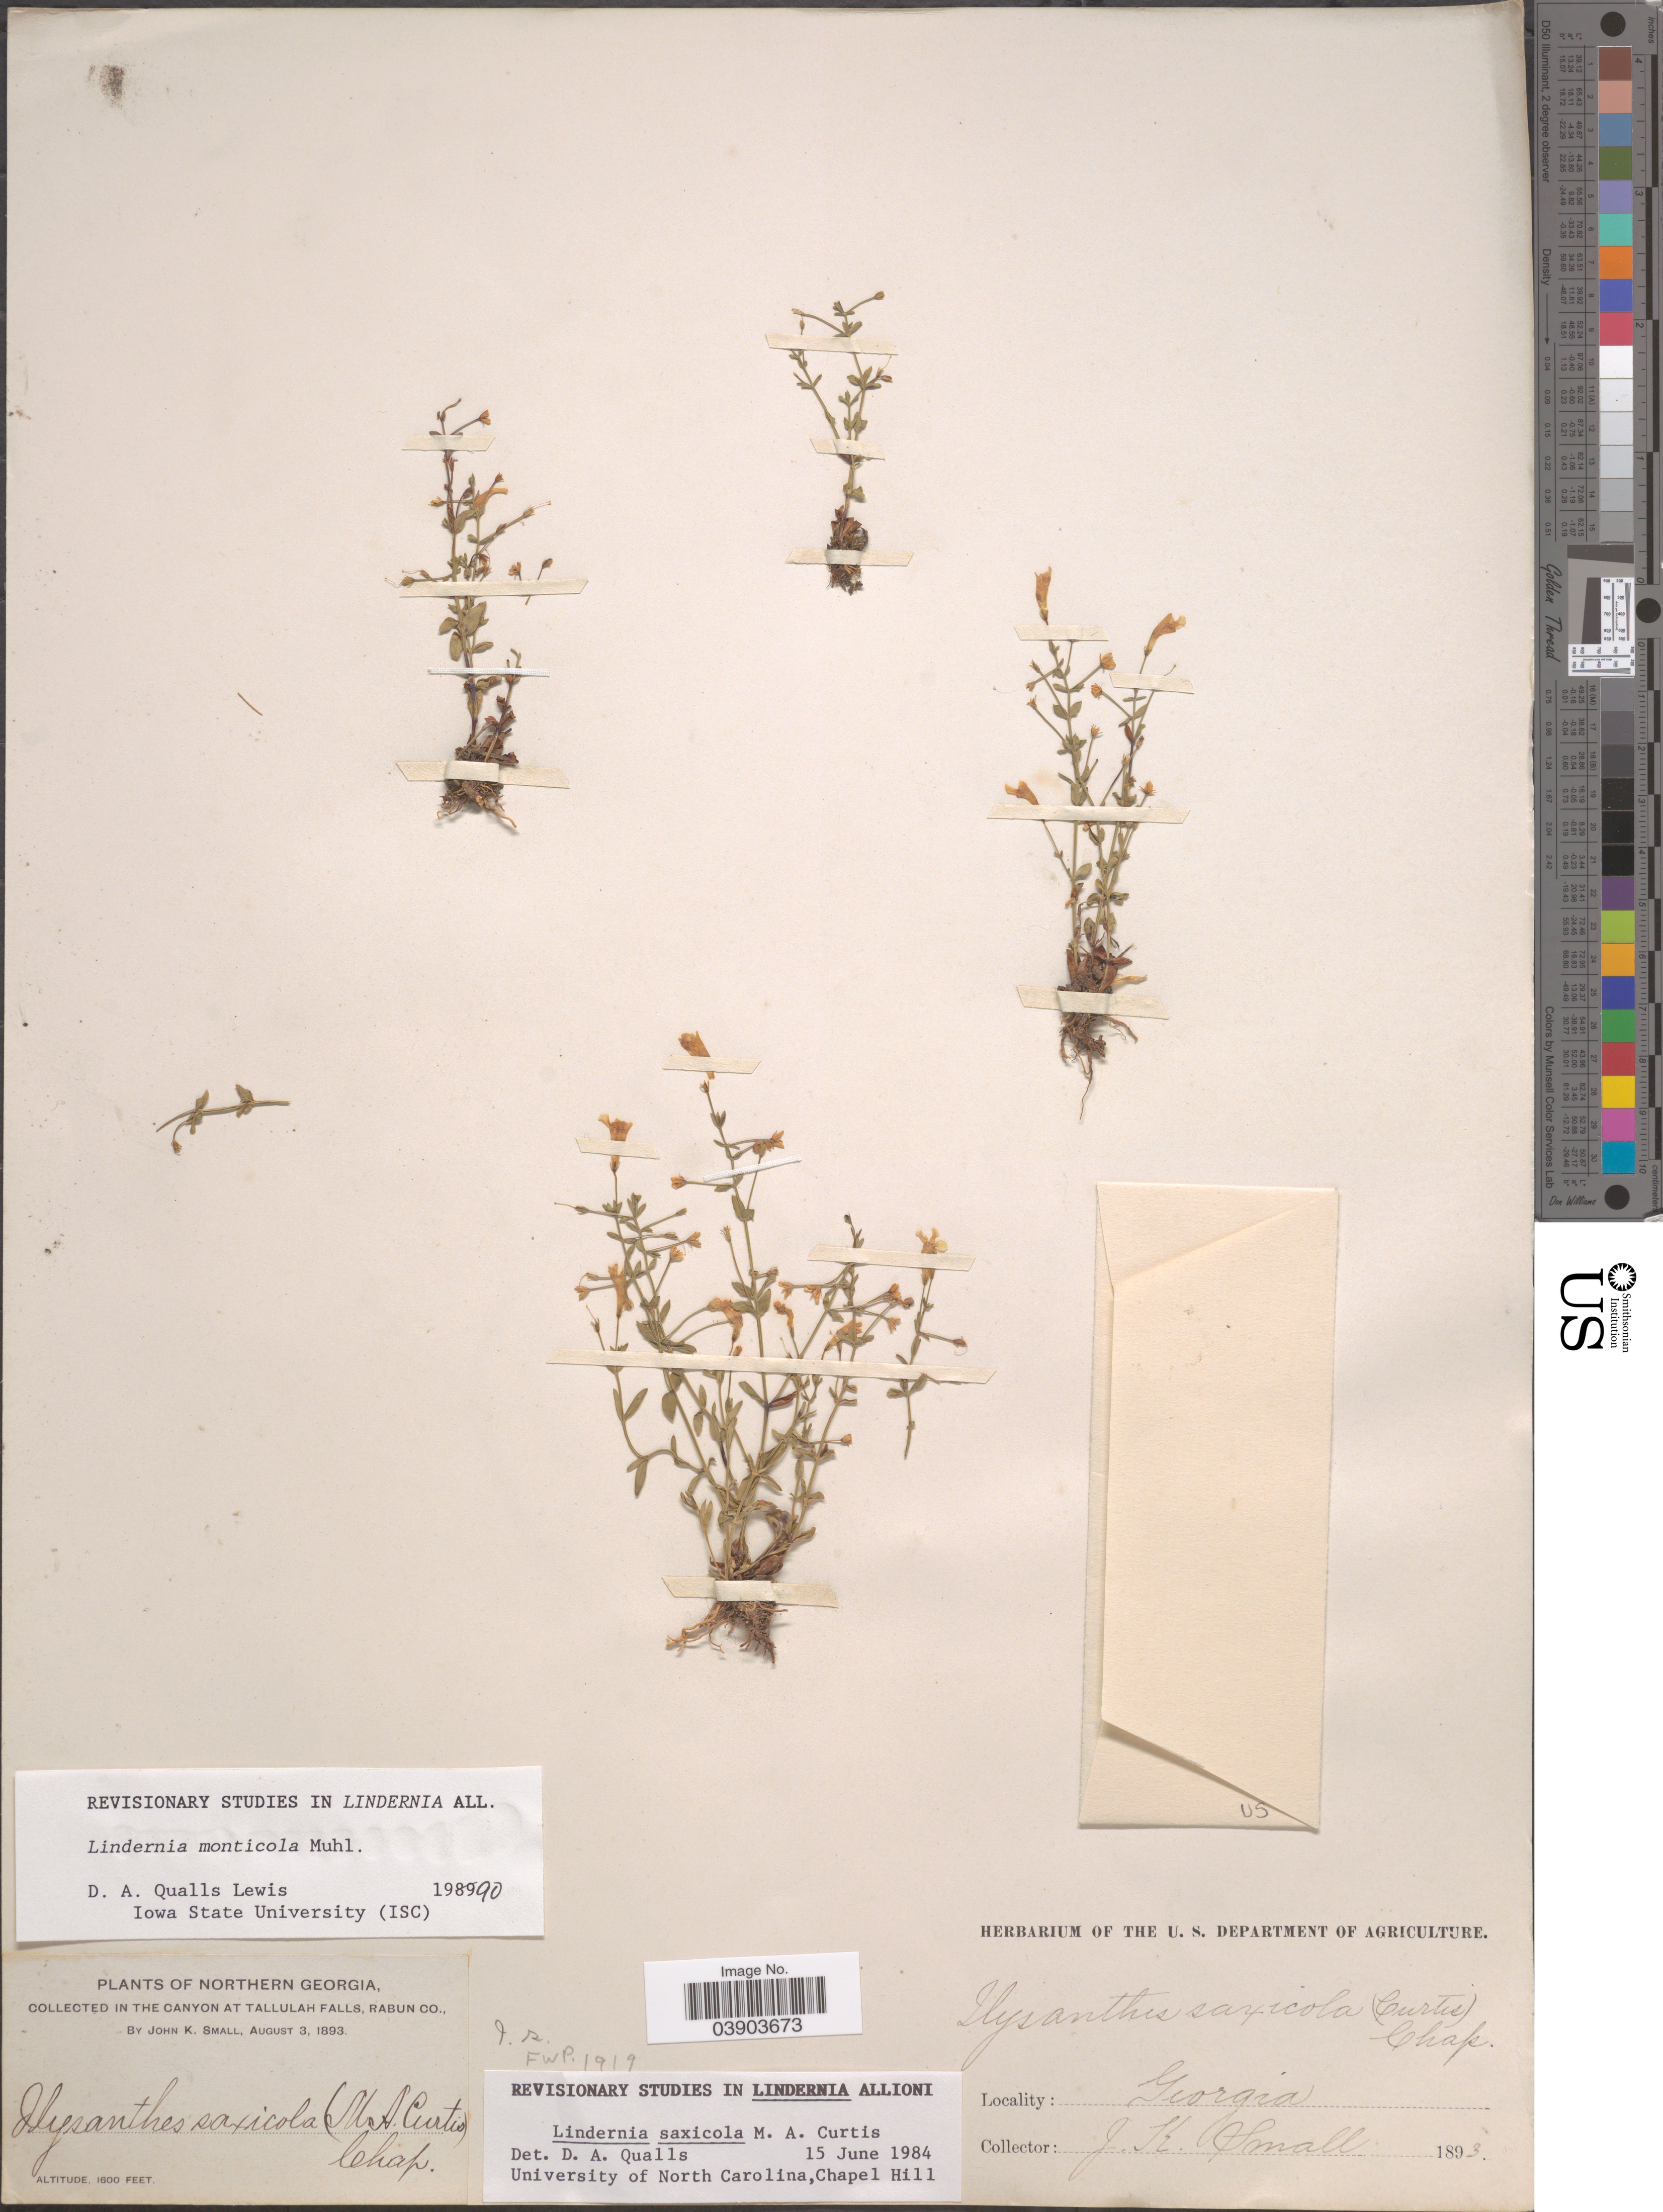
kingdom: Plantae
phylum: Tracheophyta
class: Magnoliopsida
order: Lamiales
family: Linderniaceae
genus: Lindernia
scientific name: Lindernia monticola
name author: Nutt.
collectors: J. K. Small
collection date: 1893-08-03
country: United States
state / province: Georgia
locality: Northern Georgia. In the Canyon at Tallulah Falls, Rabun Co.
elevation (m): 488